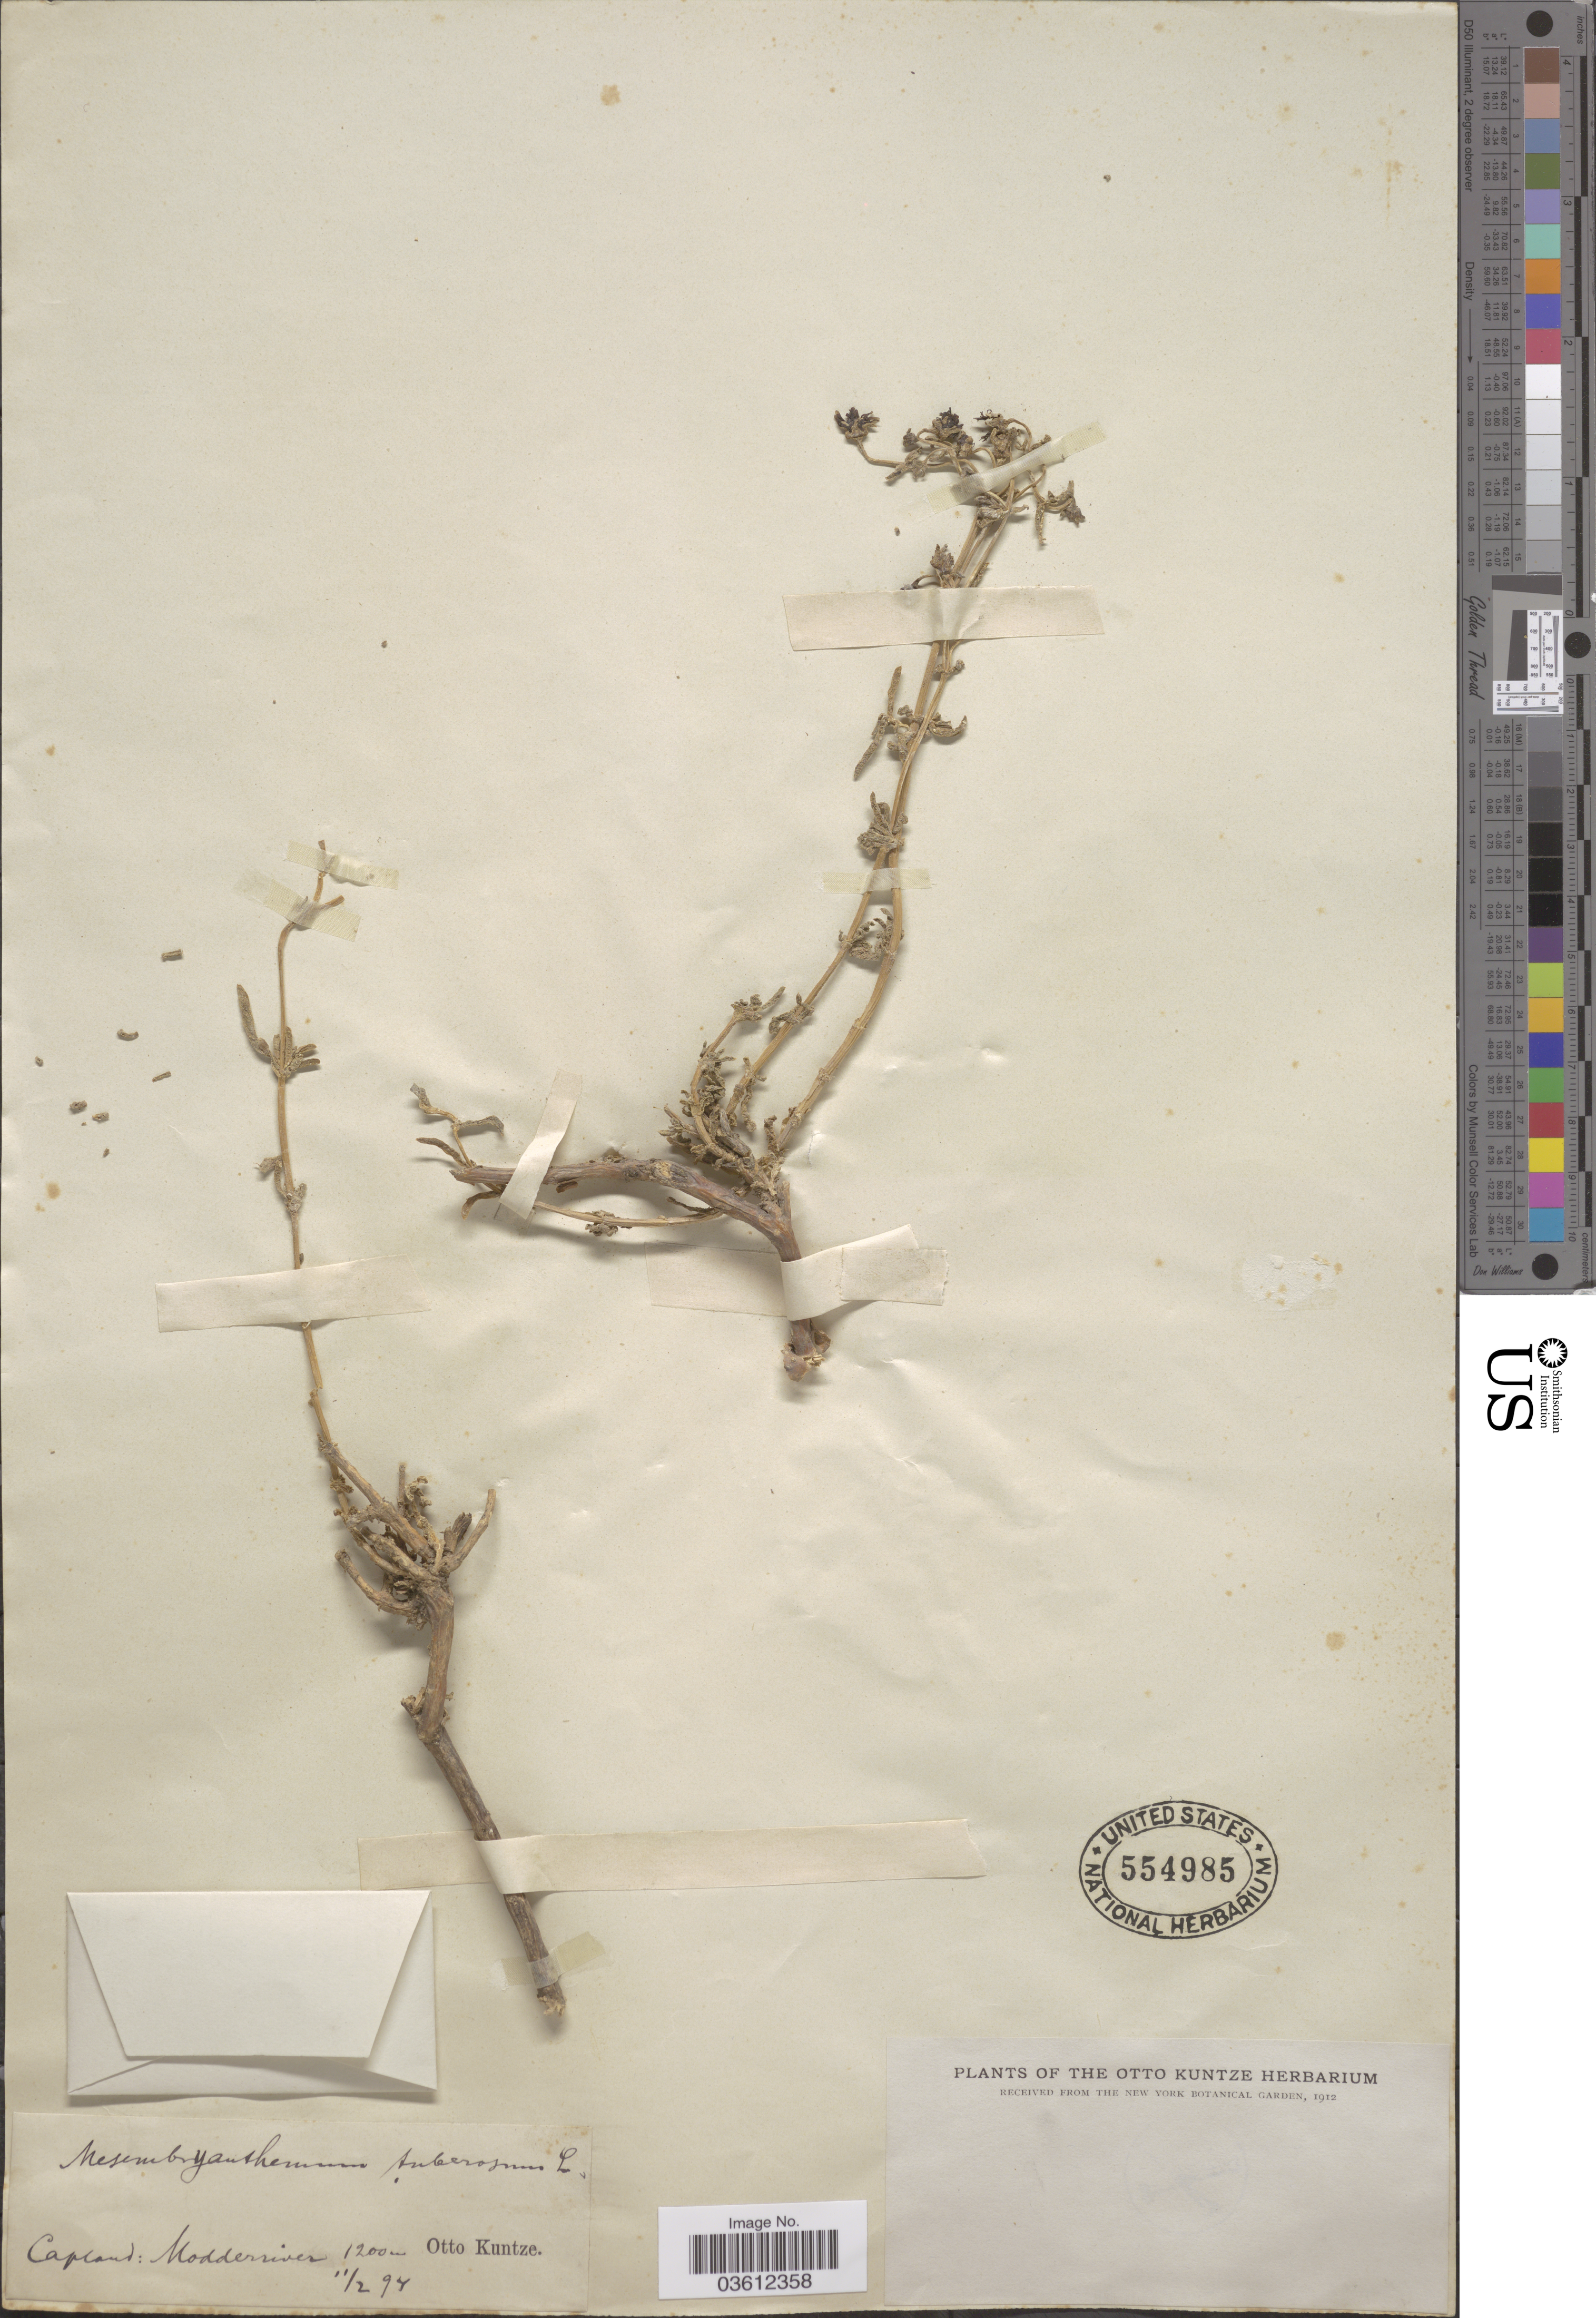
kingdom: Plantae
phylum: Tracheophyta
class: Magnoliopsida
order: Caryophyllales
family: Aizoaceae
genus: Mesembryanthemum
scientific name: Mesembryanthemum tuberosum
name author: L.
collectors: C.E.O. Kuntze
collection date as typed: Transcribed d/m/y: 11/2/94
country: South Africa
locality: Capland: Modderriver.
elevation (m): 1200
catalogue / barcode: US 554985